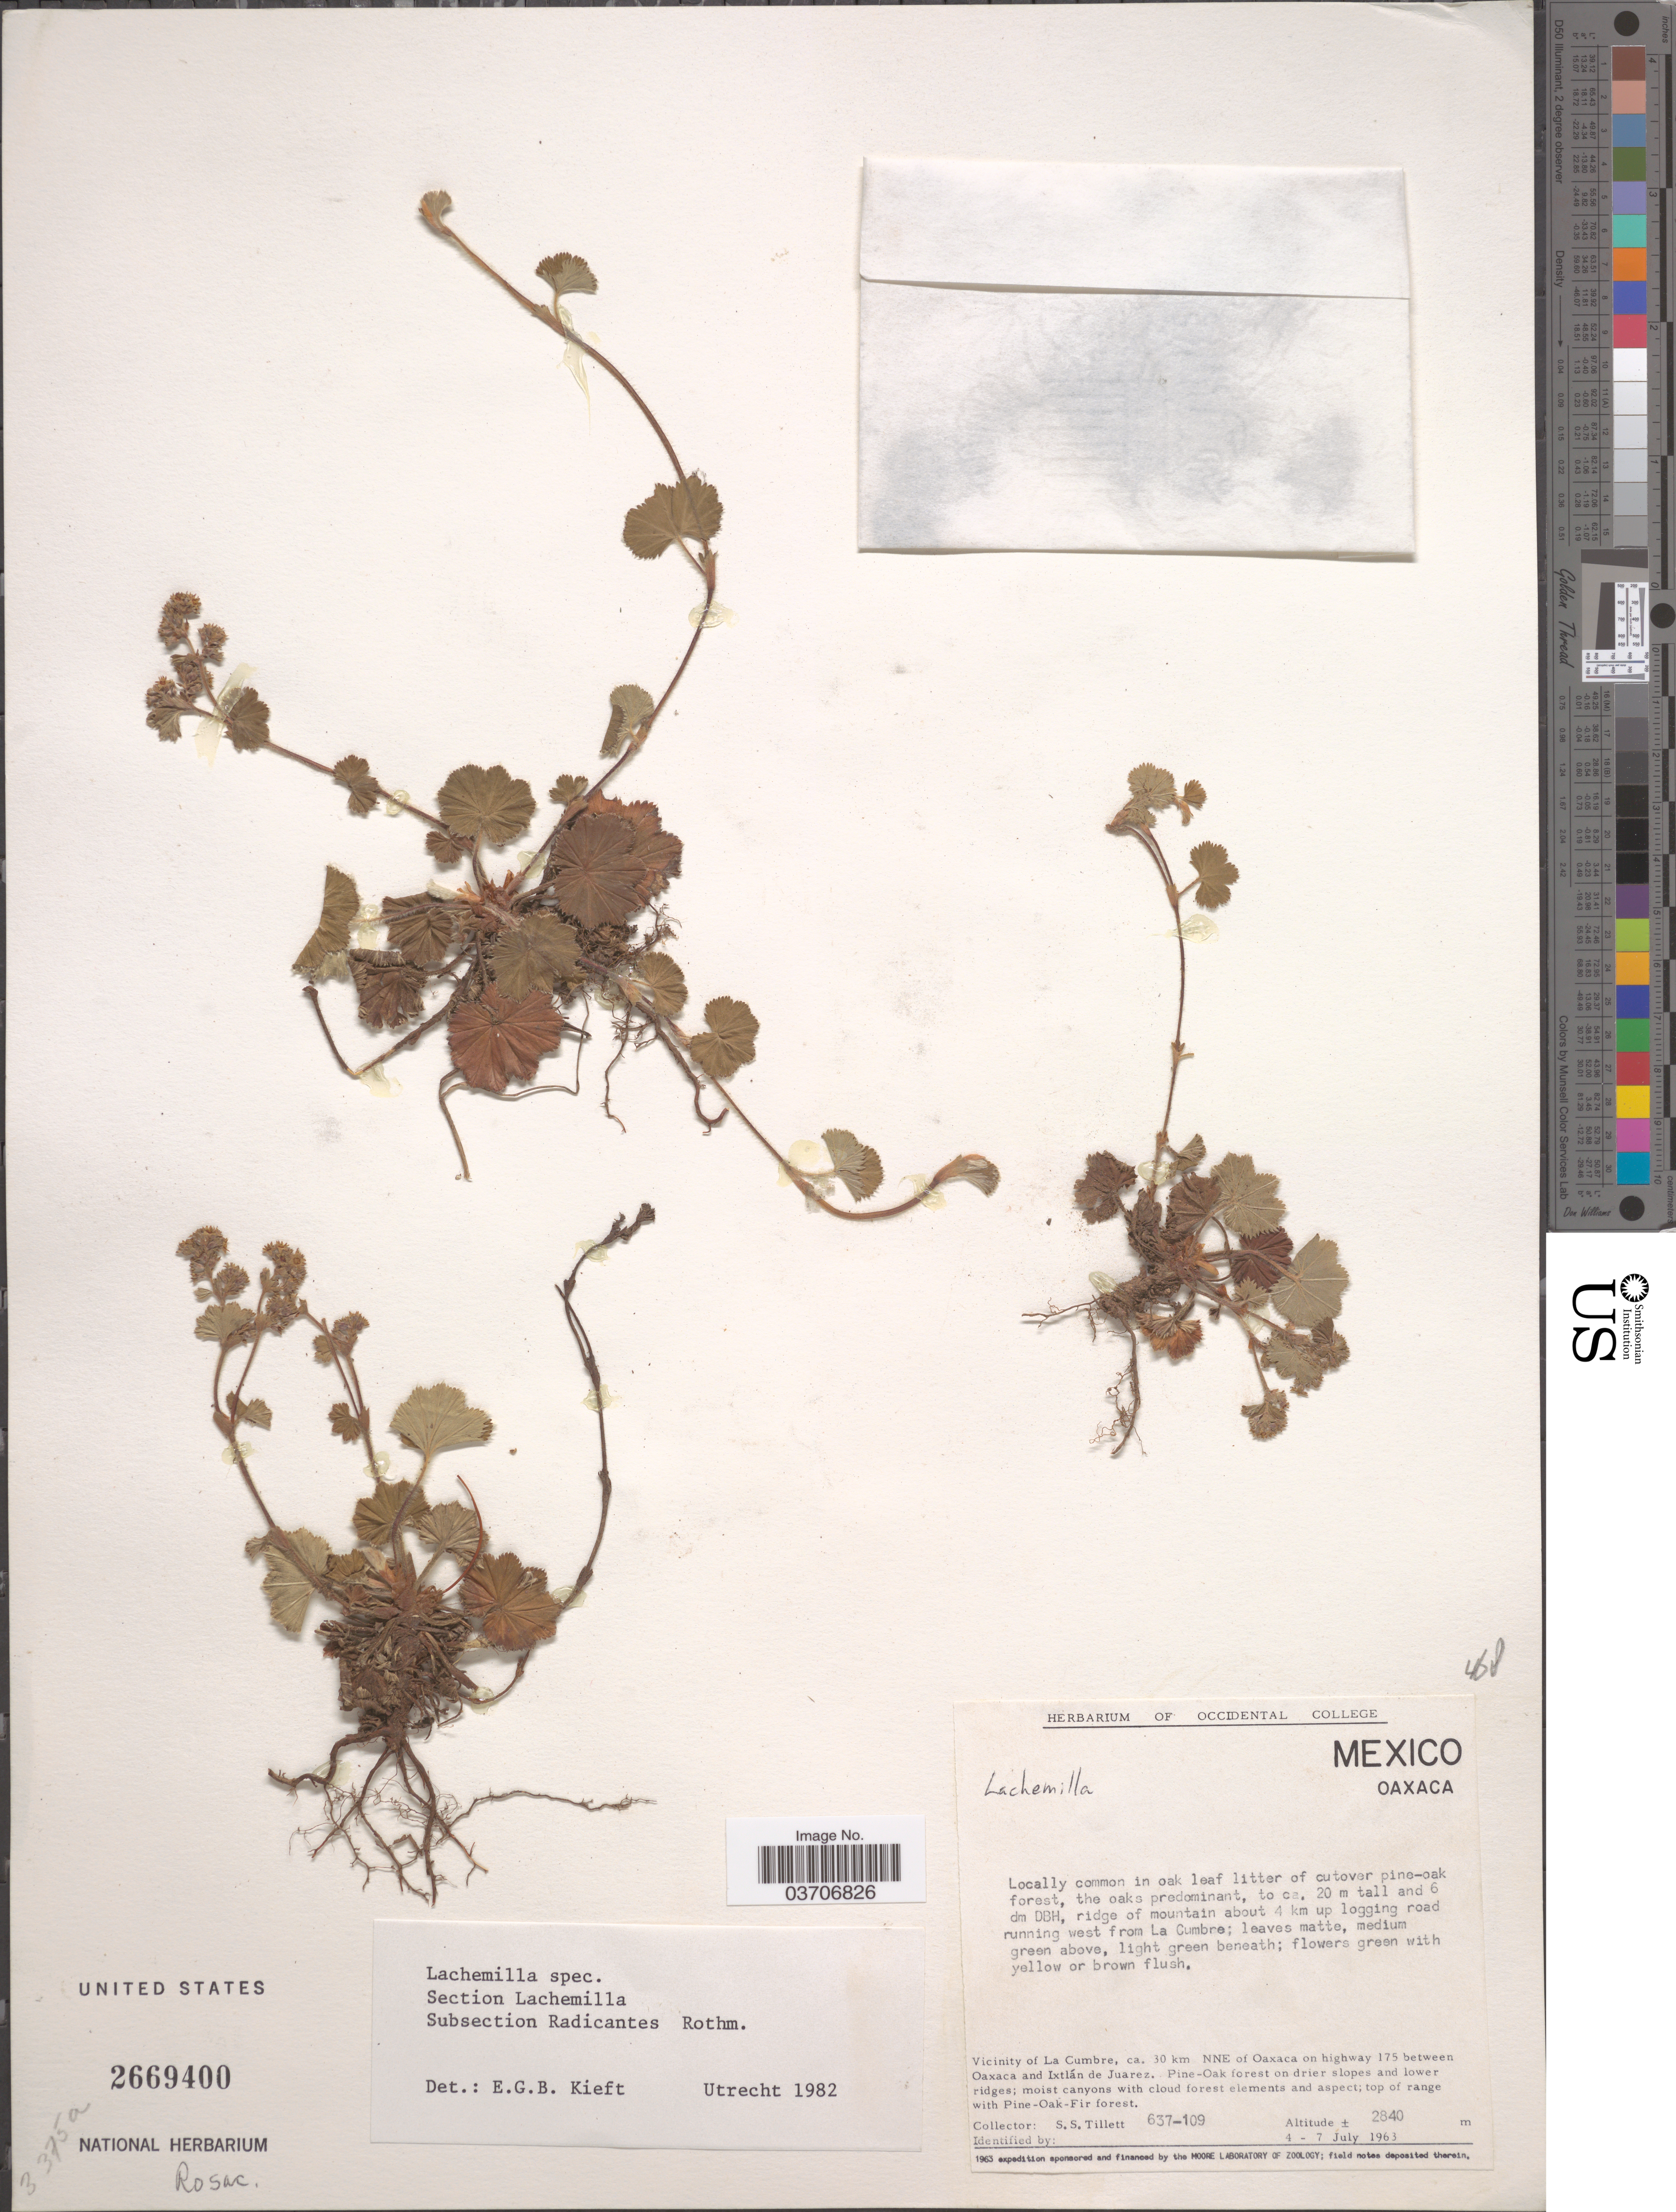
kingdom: Plantae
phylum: Tracheophyta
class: Magnoliopsida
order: Rosales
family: Rosaceae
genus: Lachemilla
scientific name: Lachemilla sp.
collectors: S. S. Tillett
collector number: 637-109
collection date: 1963-07-04/1963-07-07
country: Mexico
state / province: Oaxaca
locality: Ridge of mountain about 4 km up logging road running west from La Cumbre. Vicinity of La Cumbre, ca. 30 km NNE of Oaxaca on highway 175 between Oaxaca and Ixtlán de Juarez. Top of range with Pine-Oak-Fir forest.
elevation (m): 2840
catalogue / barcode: US 2669400